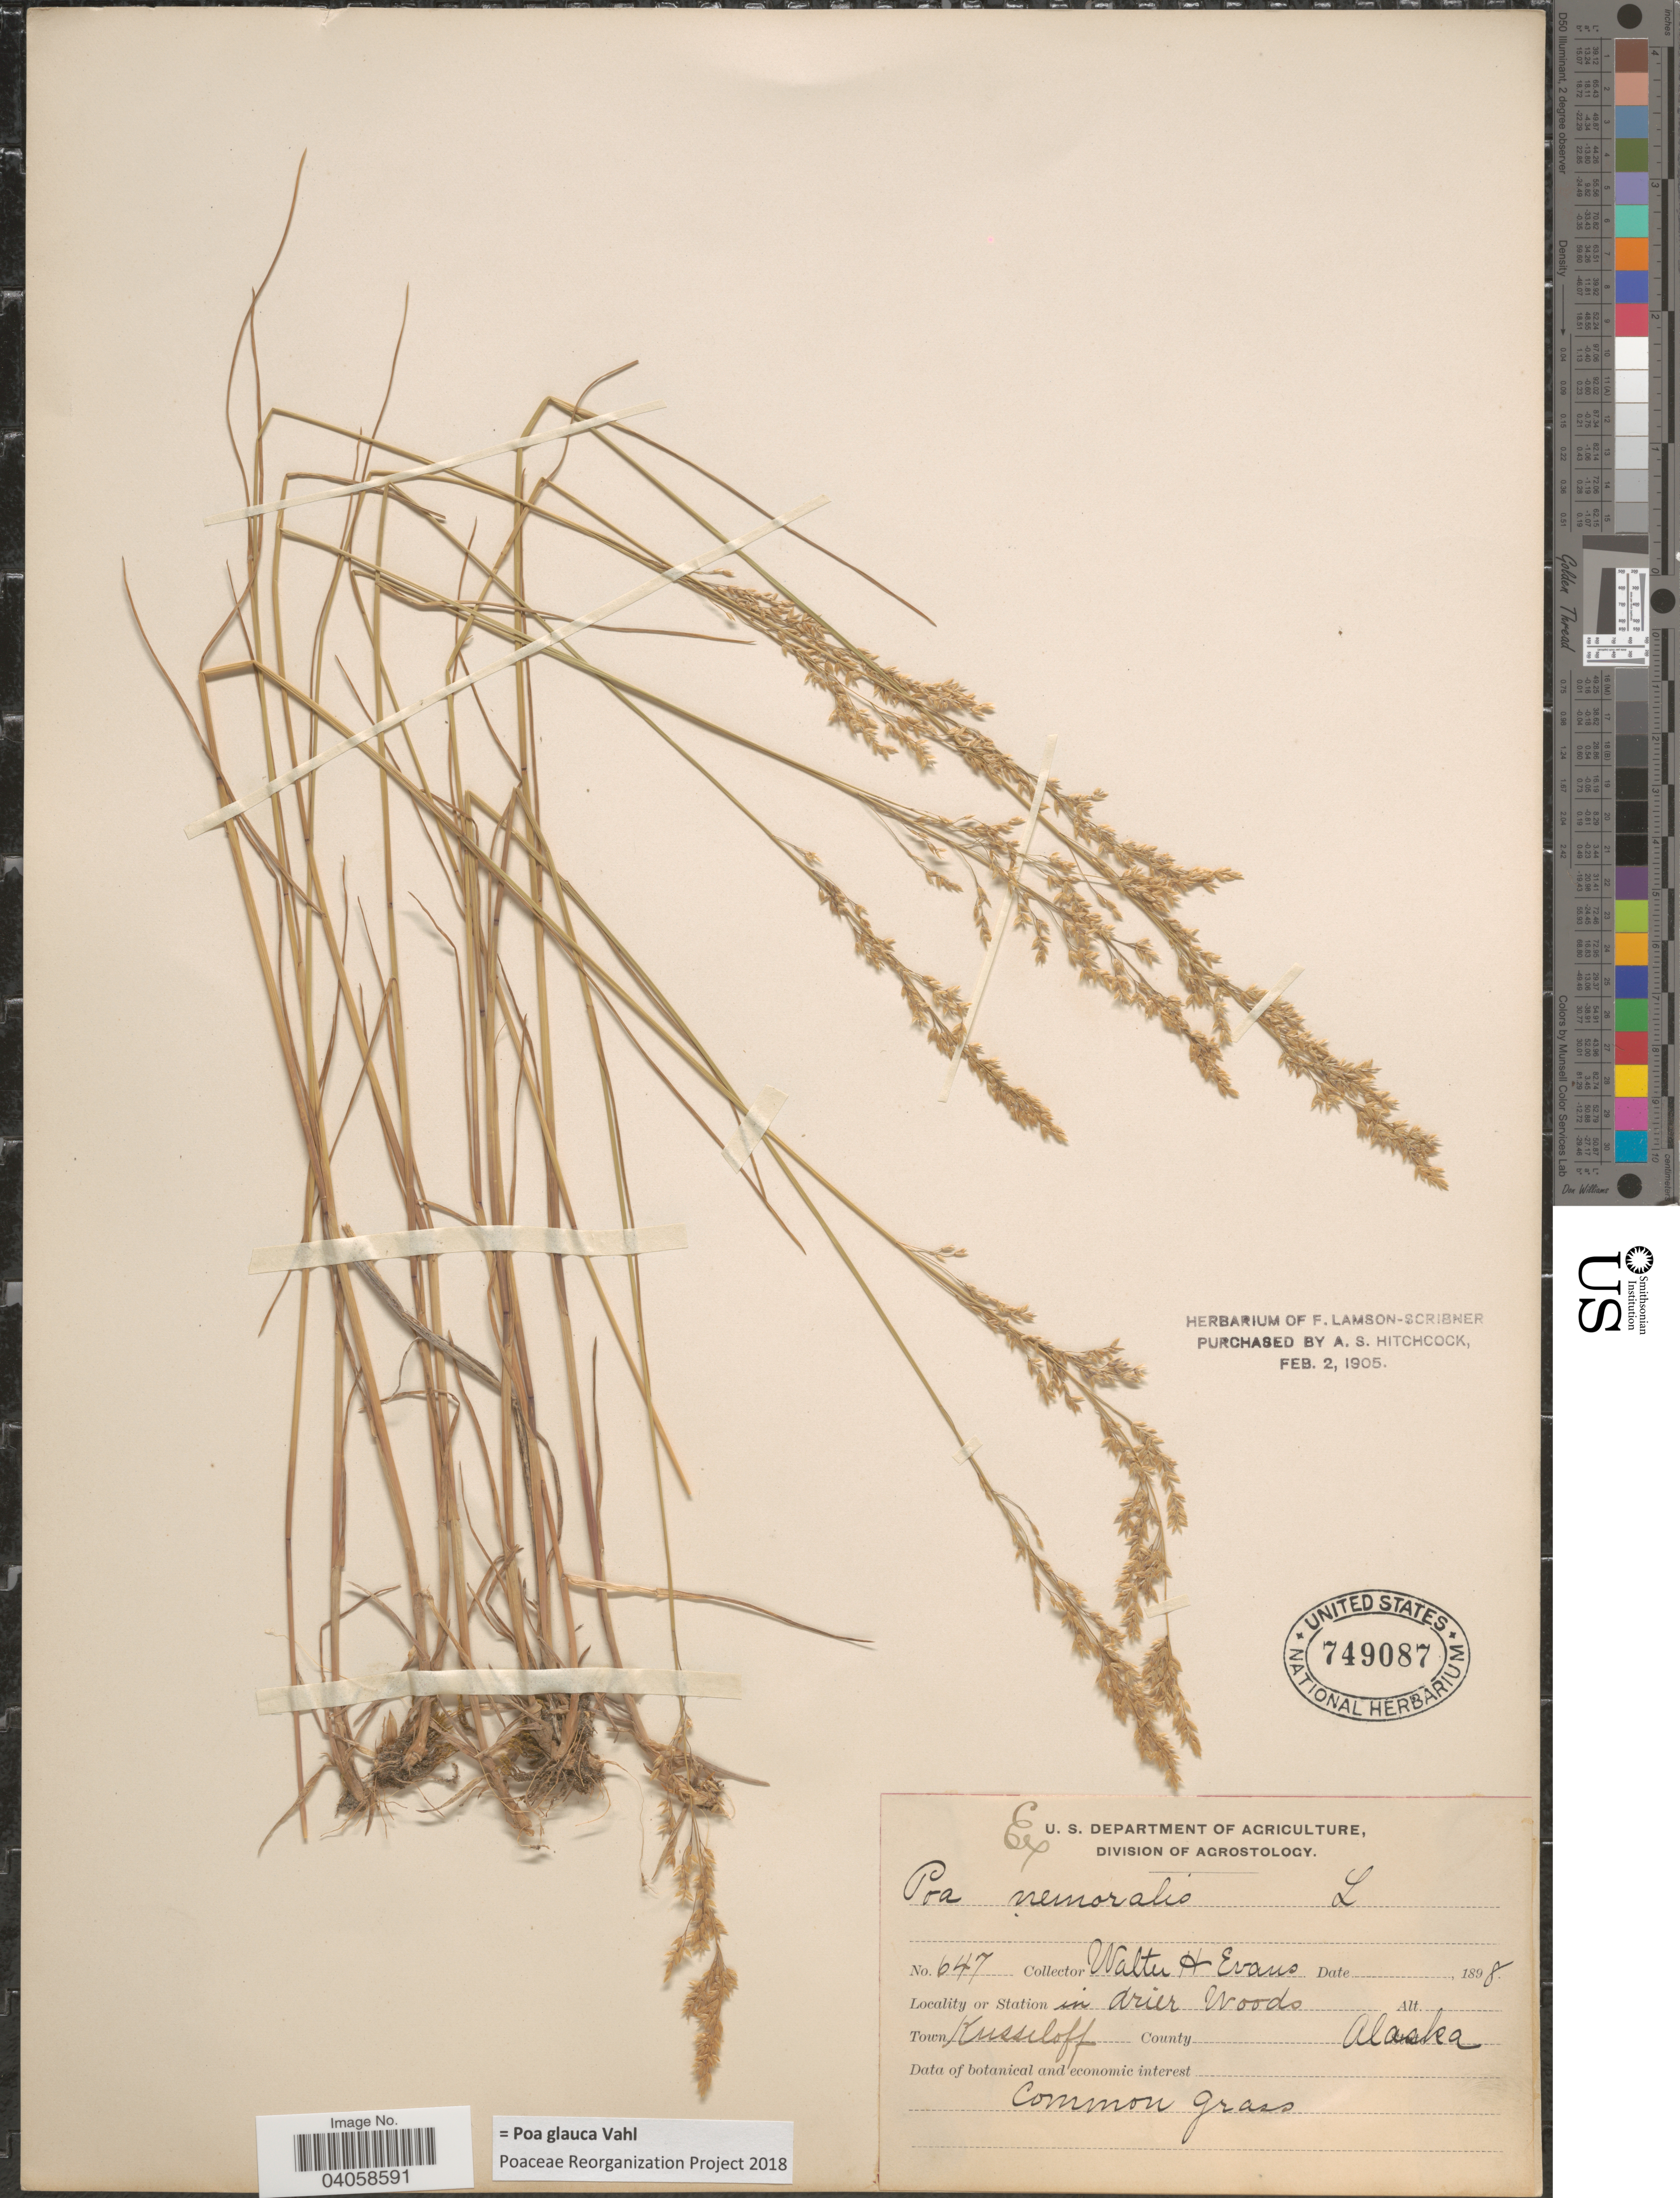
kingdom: Plantae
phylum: Tracheophyta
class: Liliopsida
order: Poales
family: Poaceae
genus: Poa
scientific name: Poa glauca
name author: Vahl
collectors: W. H. Evans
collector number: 647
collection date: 1898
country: United States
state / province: Alaska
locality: Town Kussiloff.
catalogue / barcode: US 749087